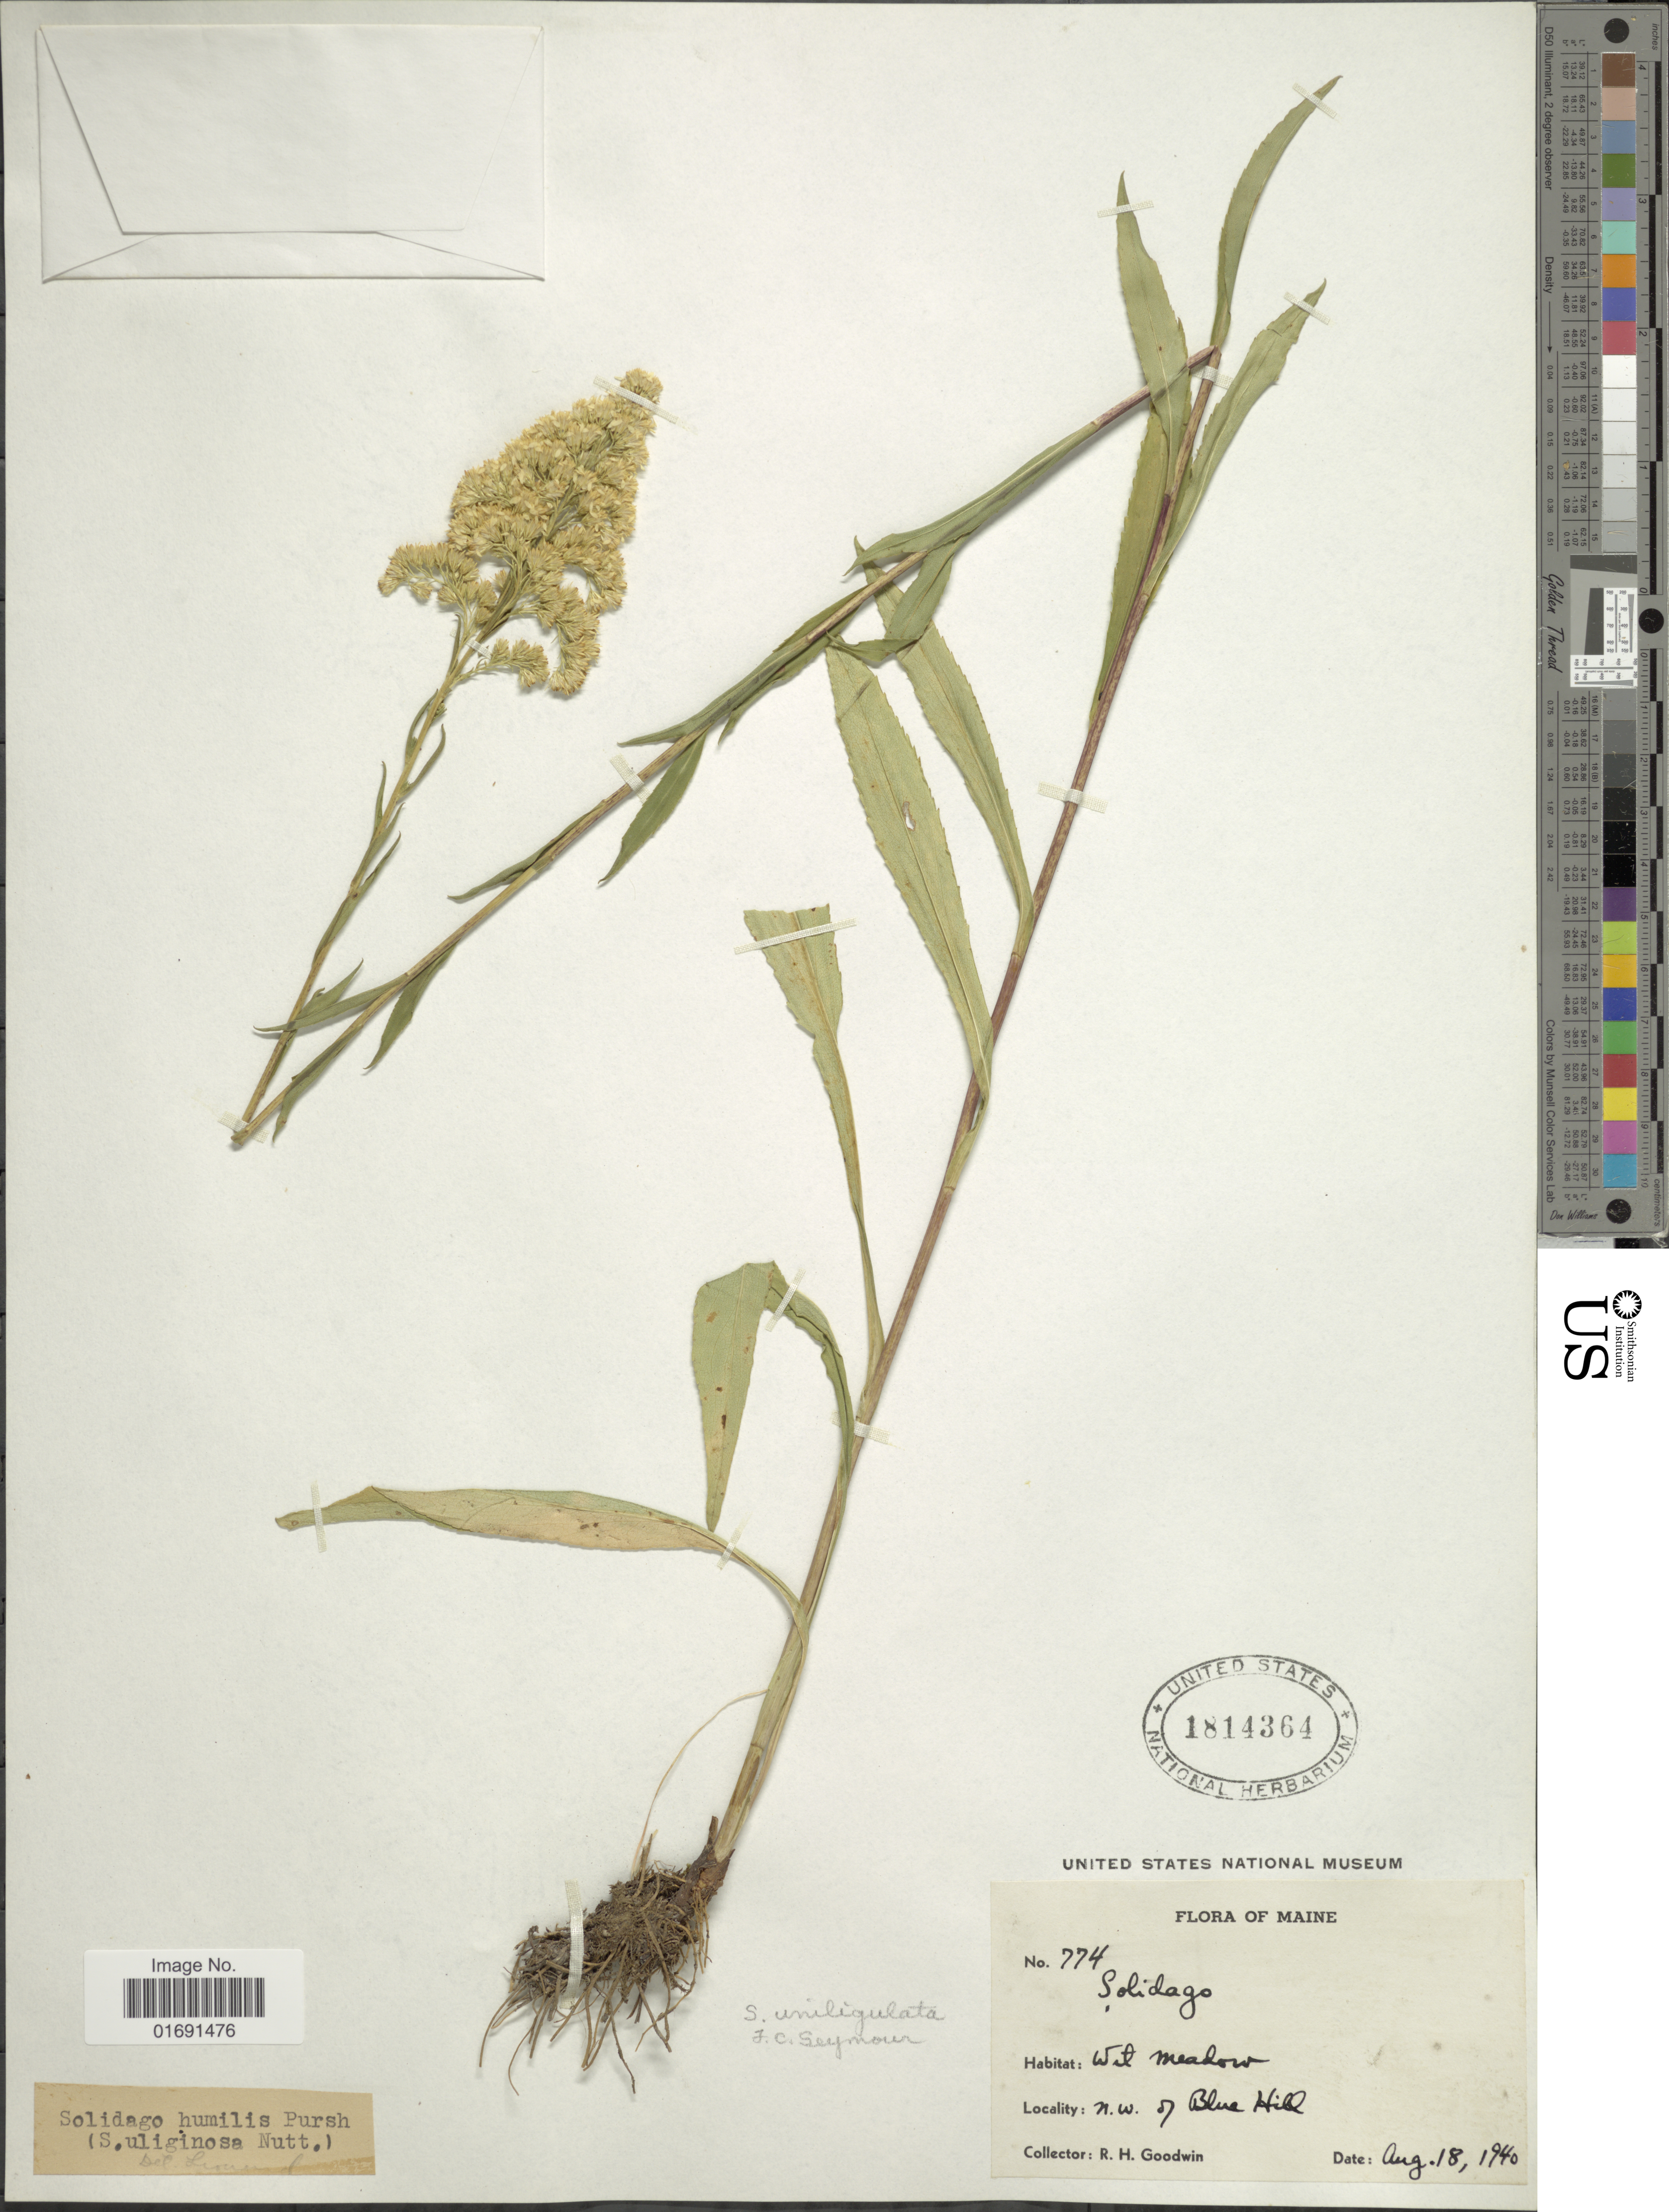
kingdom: Plantae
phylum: Tracheophyta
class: Magnoliopsida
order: Asterales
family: Asteraceae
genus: Solidago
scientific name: Solidago uniligulata var. uniligulata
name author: (DC.) Porter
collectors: R. Goodwin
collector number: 774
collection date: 1940-08-18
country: United States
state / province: Maine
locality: N. W. of Blue Hill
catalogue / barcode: US 1814364